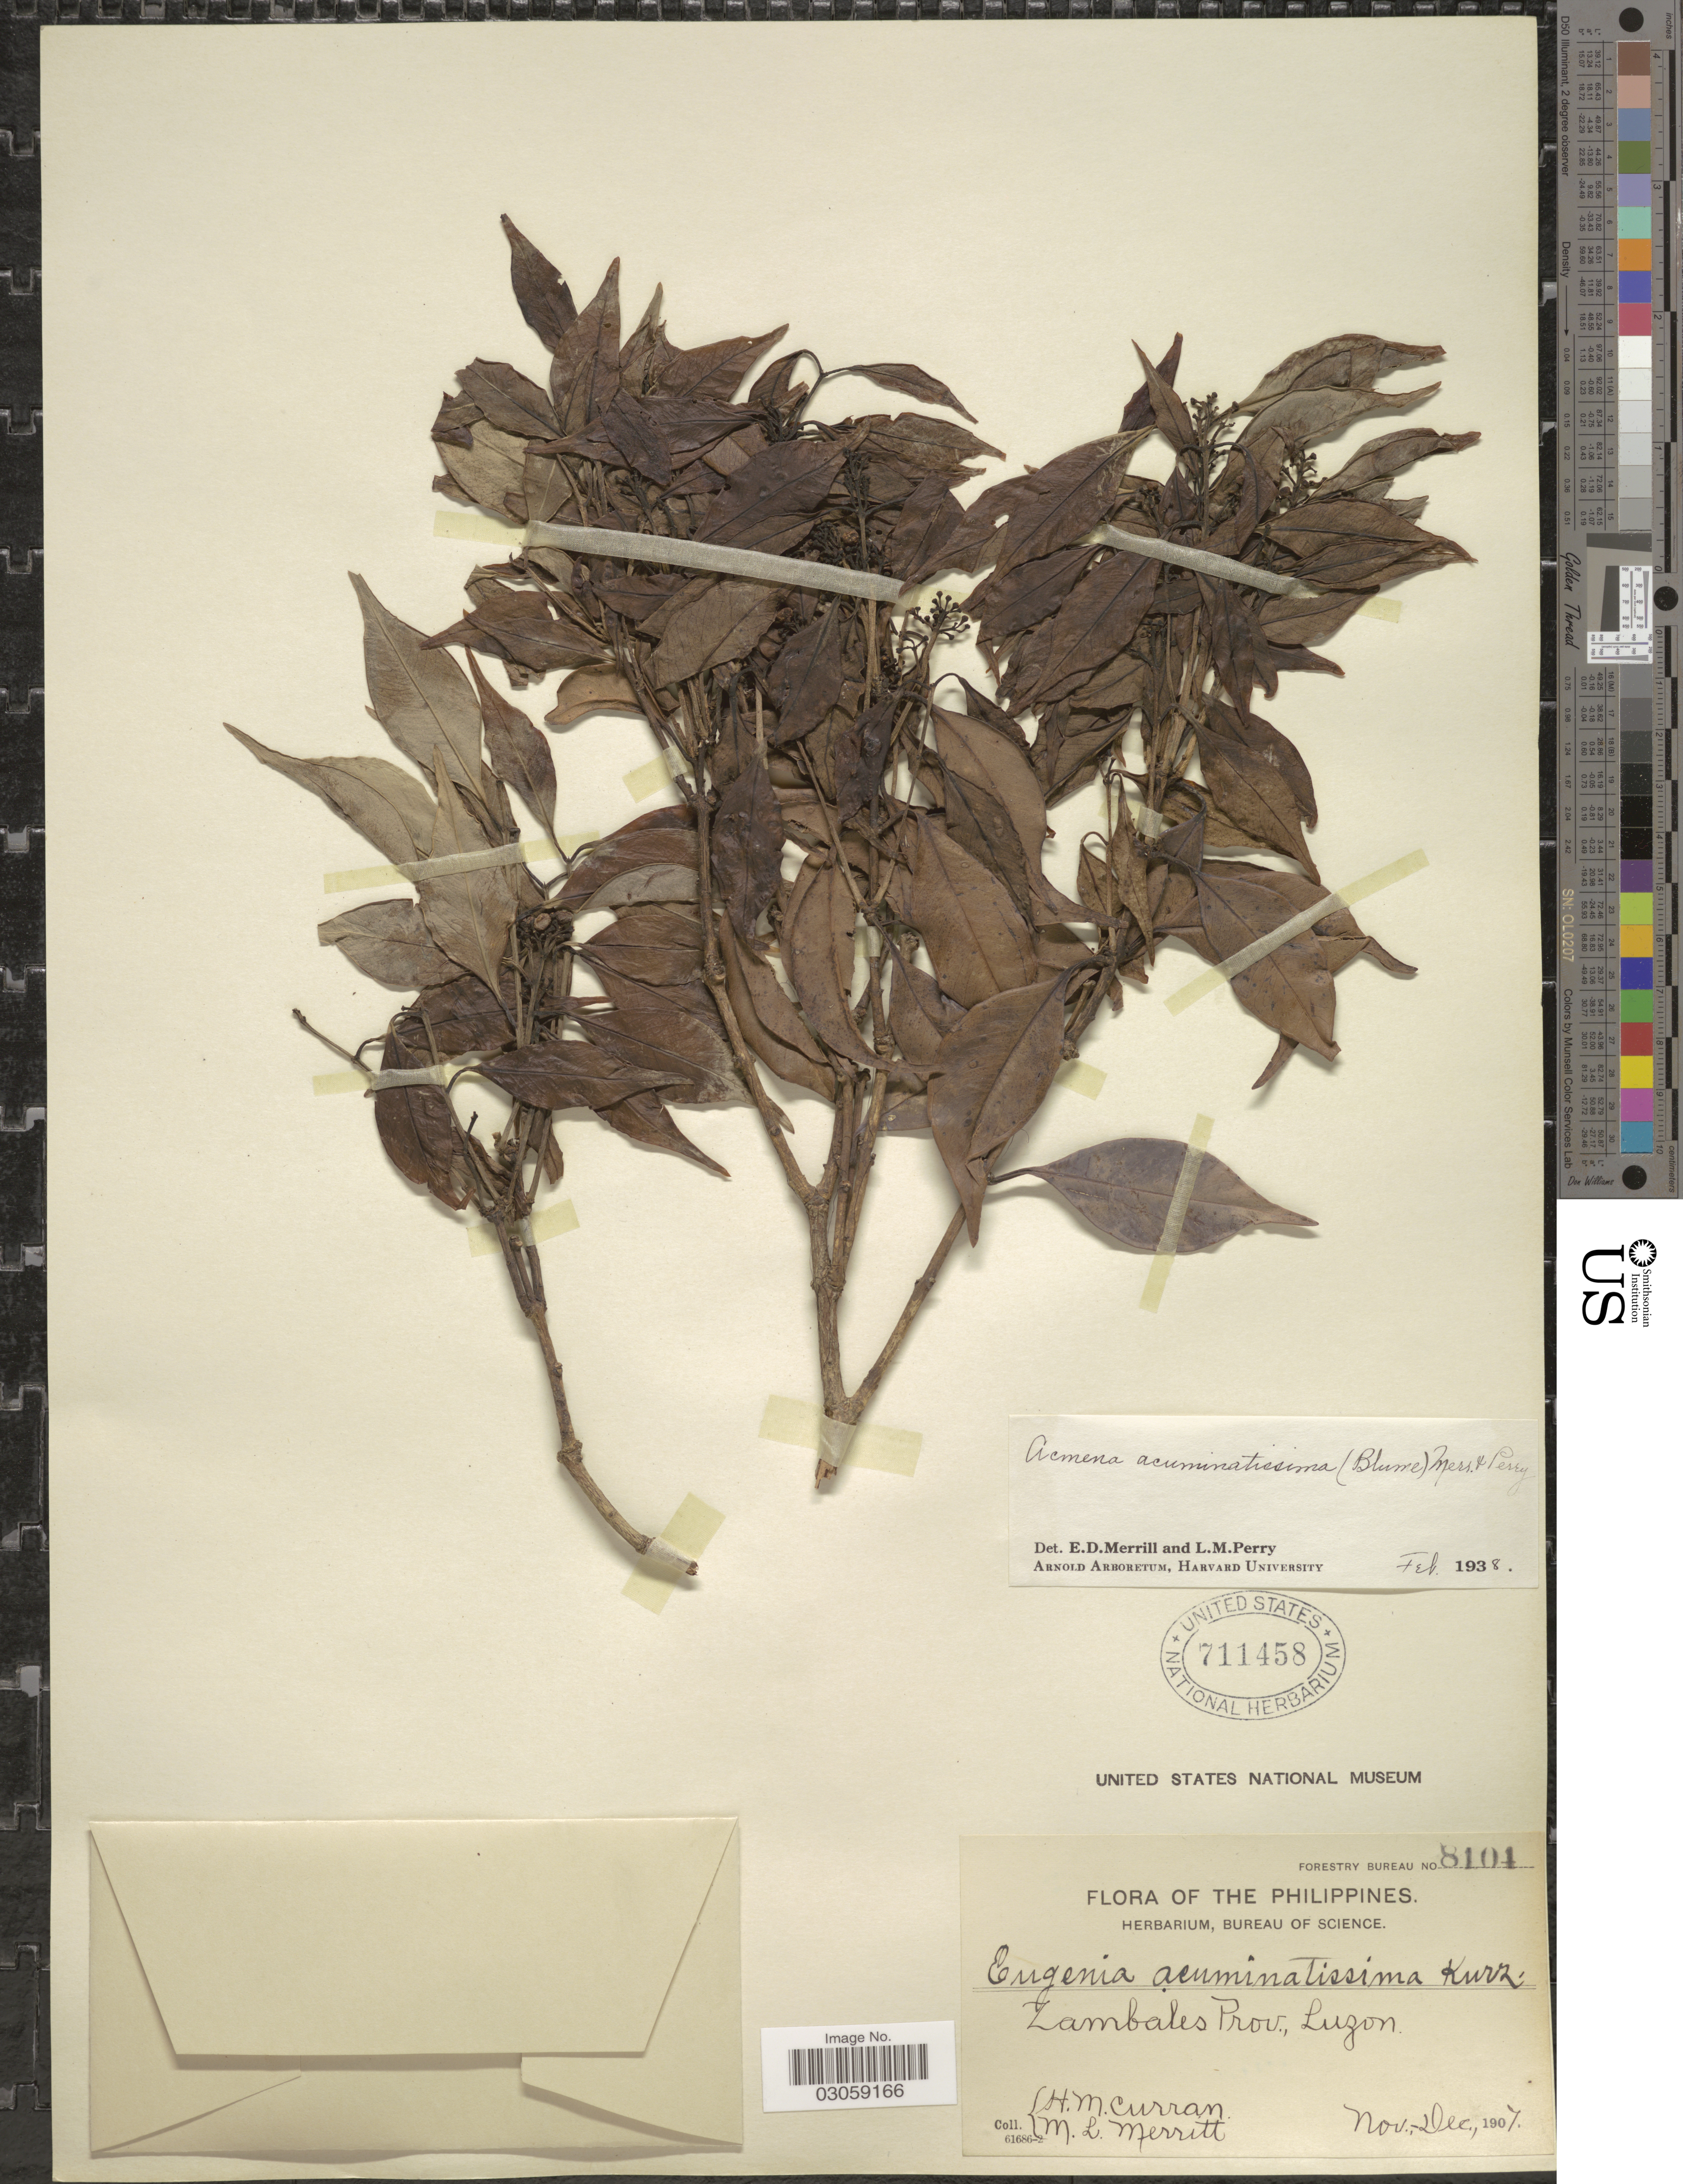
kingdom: Plantae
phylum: Tracheophyta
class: Magnoliopsida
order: Myrtales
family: Myrtaceae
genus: Syzygium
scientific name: Syzygium acuminatissimum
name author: (Blume) DC.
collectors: H. M. Curran & M. L. Merritt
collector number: Forestry Bureau 8104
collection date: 1907-11/1907-12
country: Philippines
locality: Zambales Prov., Luzon.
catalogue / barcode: US 711458